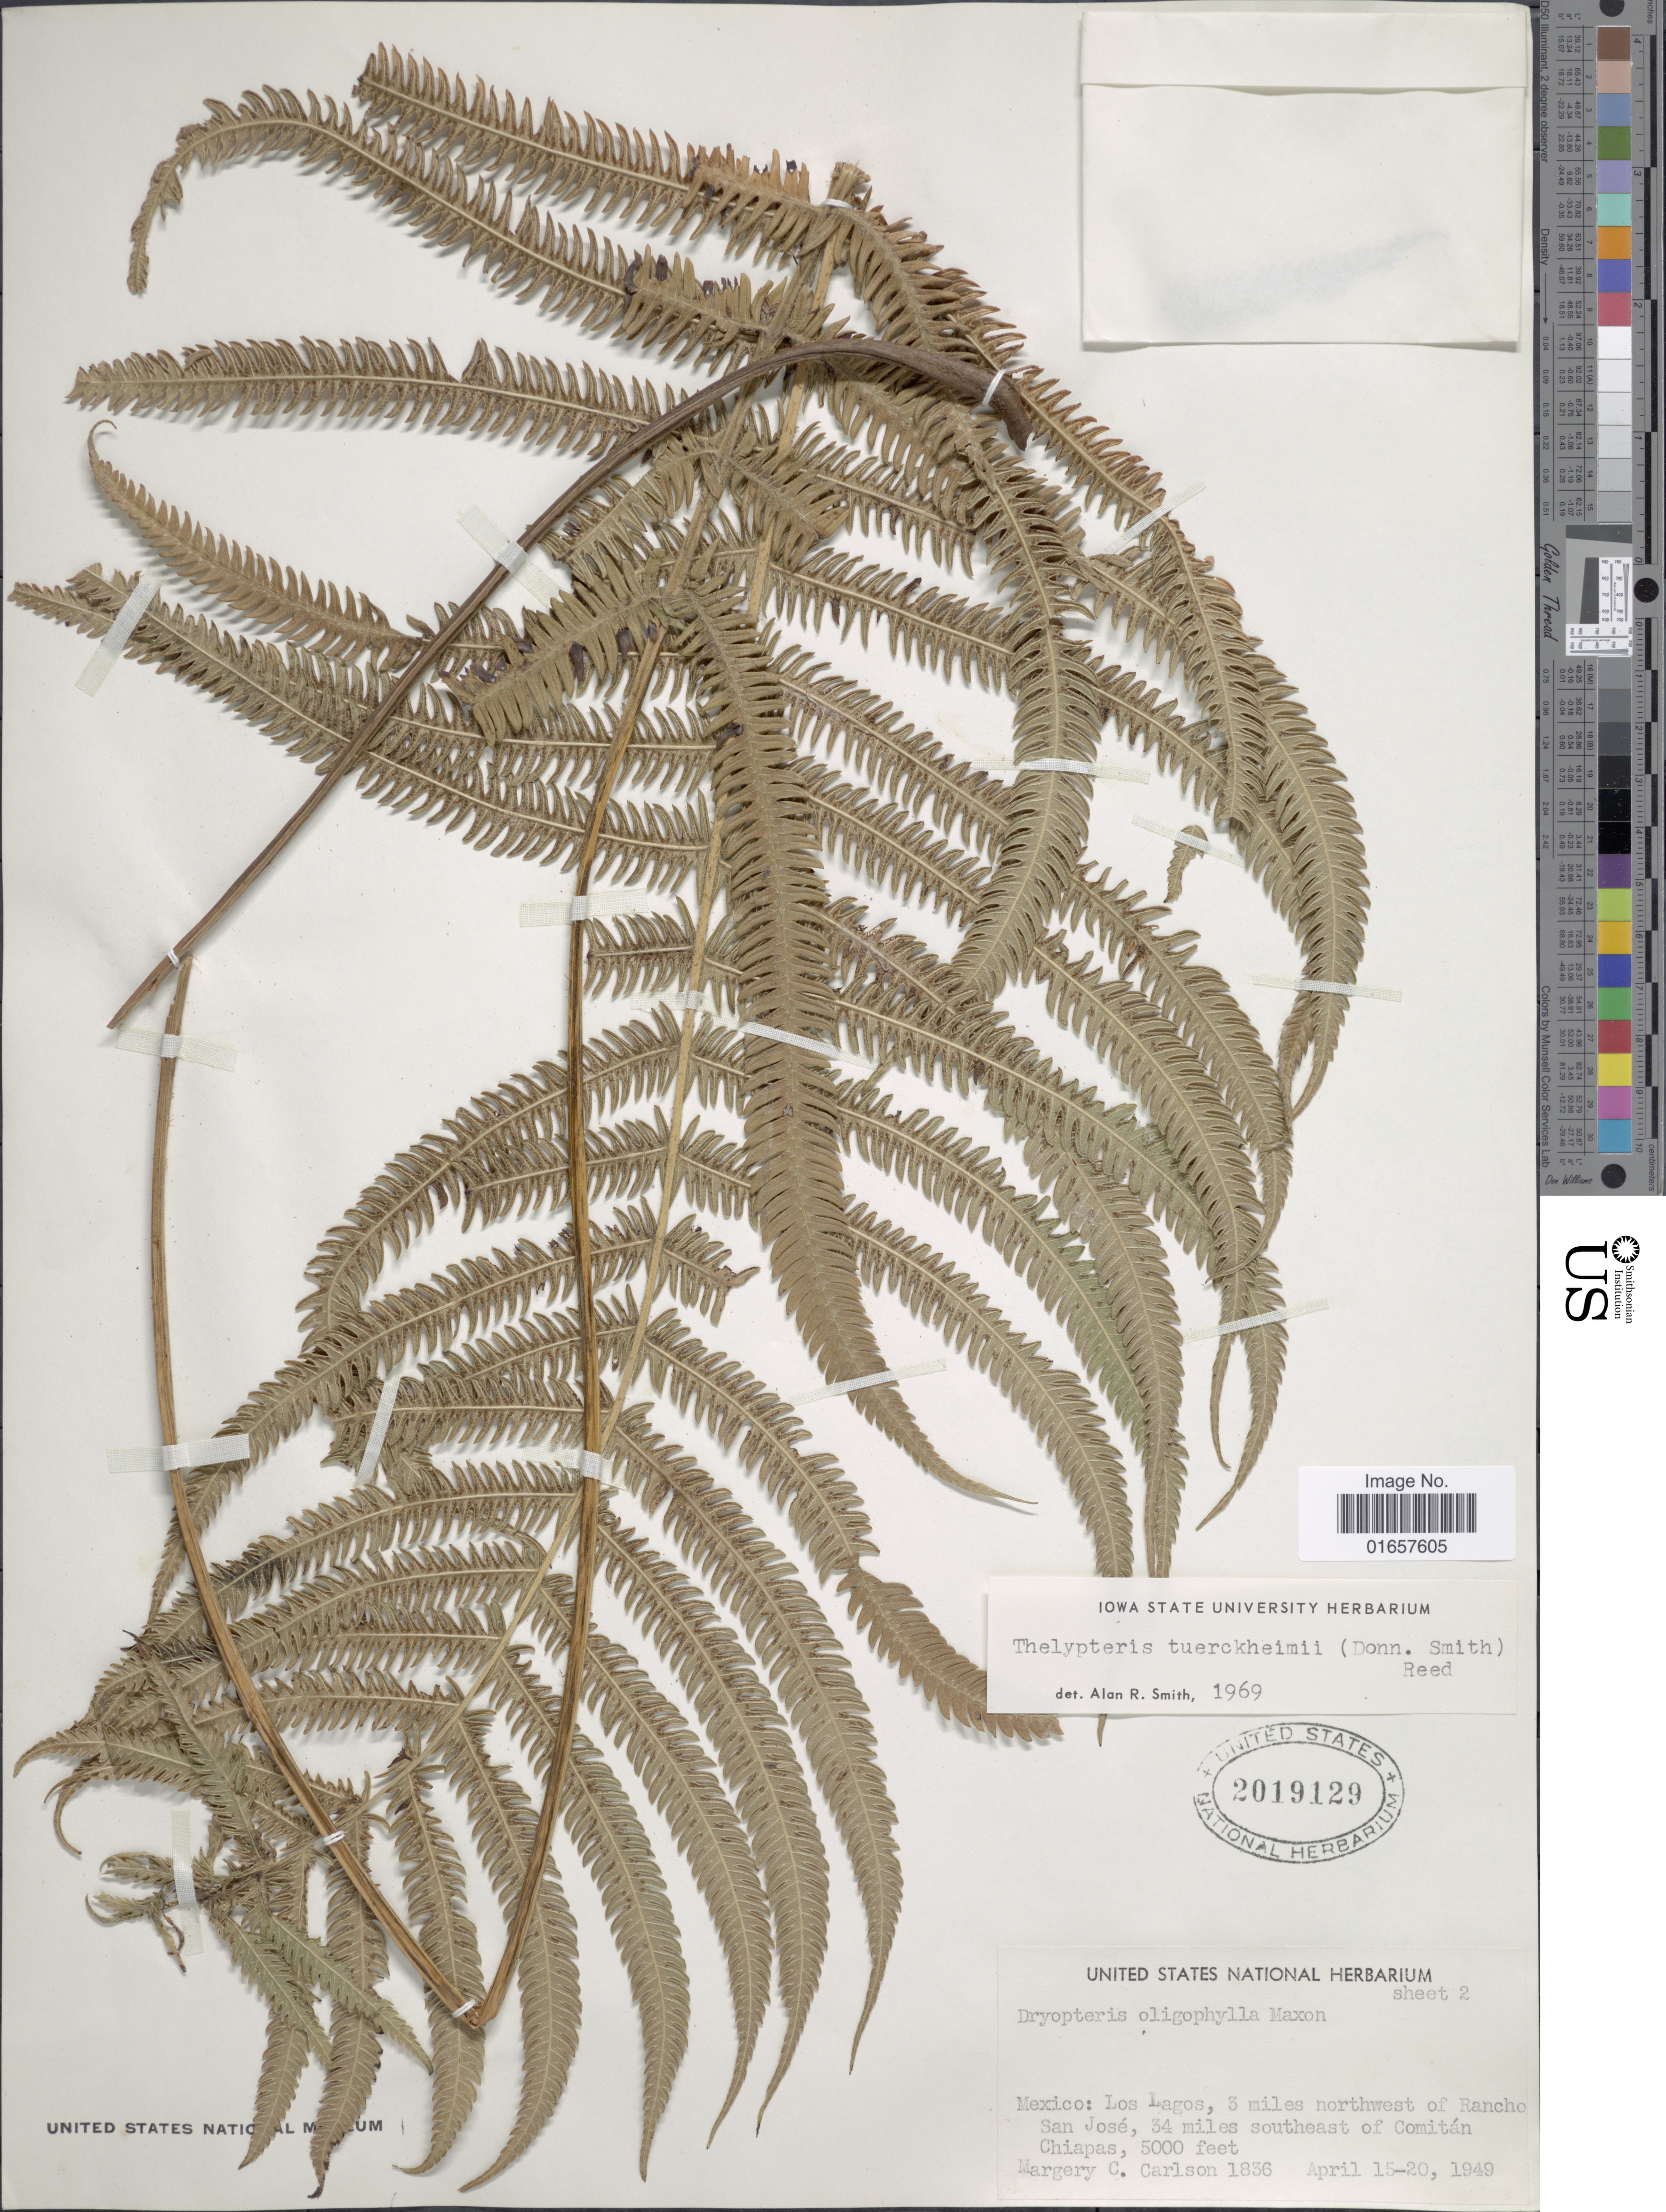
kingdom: Plantae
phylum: Tracheophyta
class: Polypodiopsida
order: Polypodiales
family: Thelypteridaceae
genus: Christella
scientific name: Christella tuerckheimii comb. ined.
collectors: M. C. Carlson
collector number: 1836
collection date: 1949-04-15/1949-04-20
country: Mexico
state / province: Chiapas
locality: Mexico: Los Lagos, 3 miles northwest of Rancho San José, 34 miles southwest of Comitán Chiapas.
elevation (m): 1524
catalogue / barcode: US 2019129